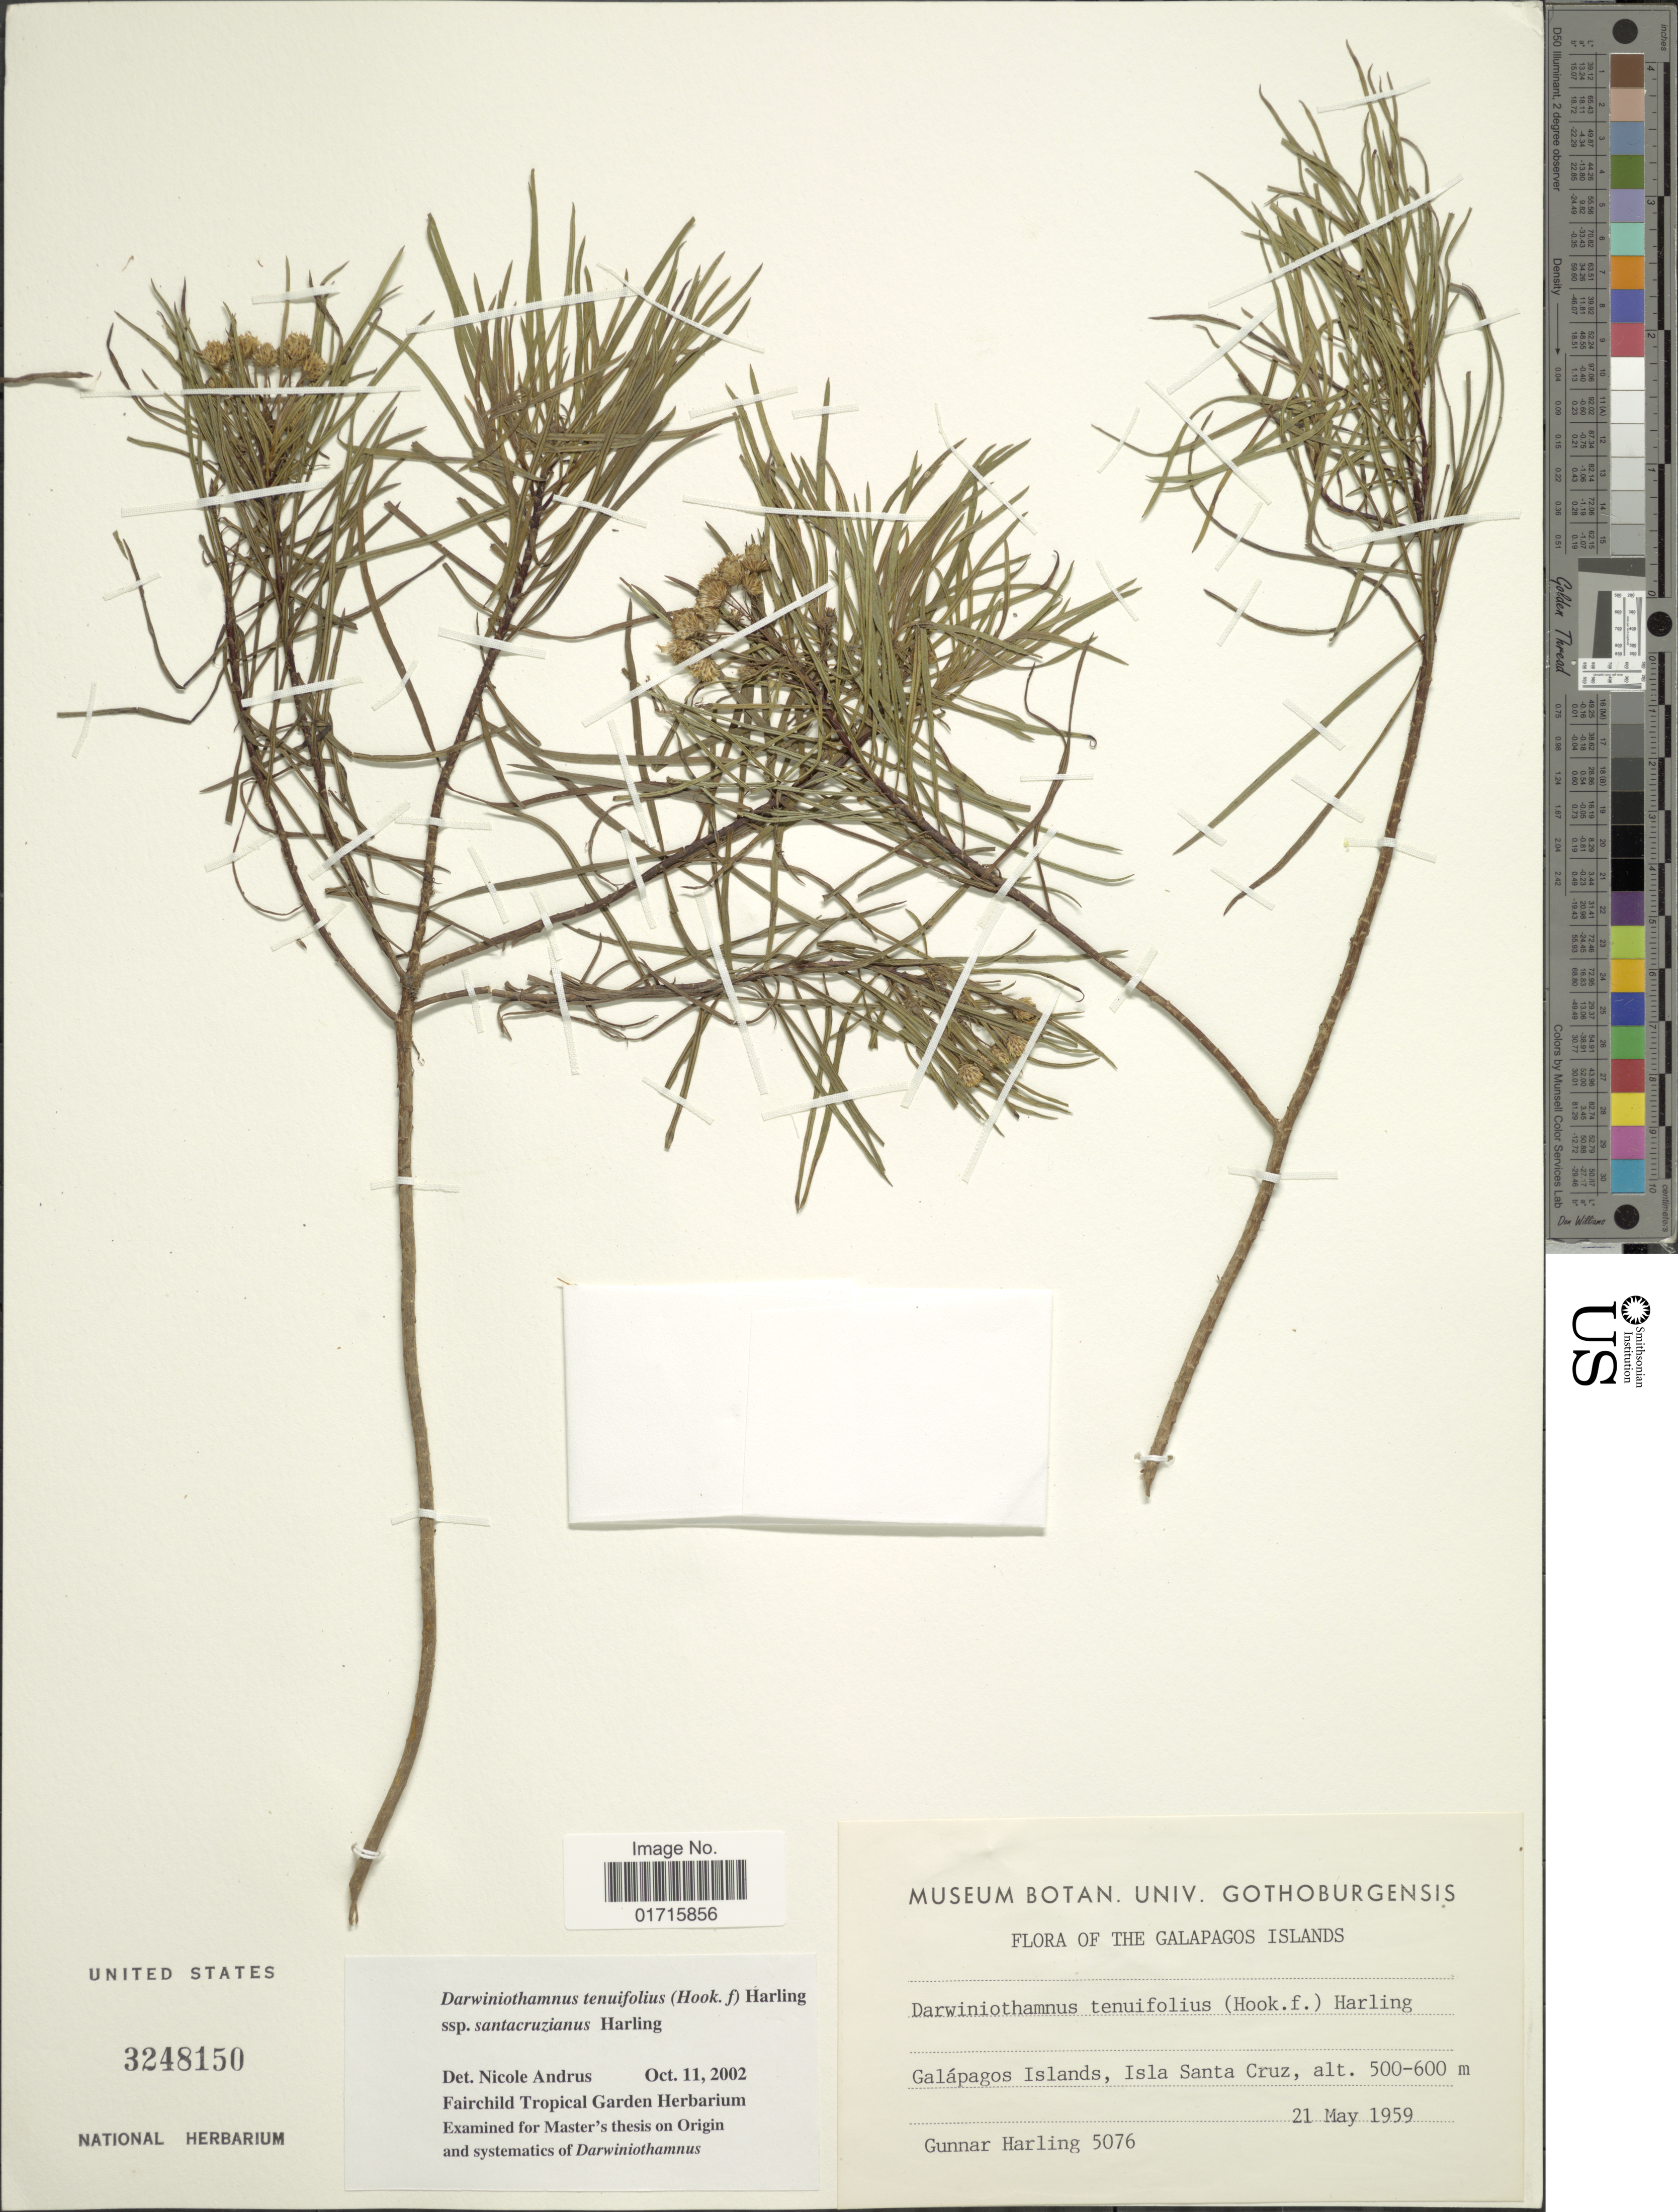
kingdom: Plantae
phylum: Tracheophyta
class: Magnoliopsida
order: Asterales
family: Asteraceae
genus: Darwiniothamnus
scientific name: Darwiniothamnus tenuifolius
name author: (Hook. f.) Harling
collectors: G. Harling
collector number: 5076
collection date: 1959-05-21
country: Ecuador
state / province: Colón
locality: The Galapagos Islands. Isla Santa Cruz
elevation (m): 500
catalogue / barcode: US 3248150